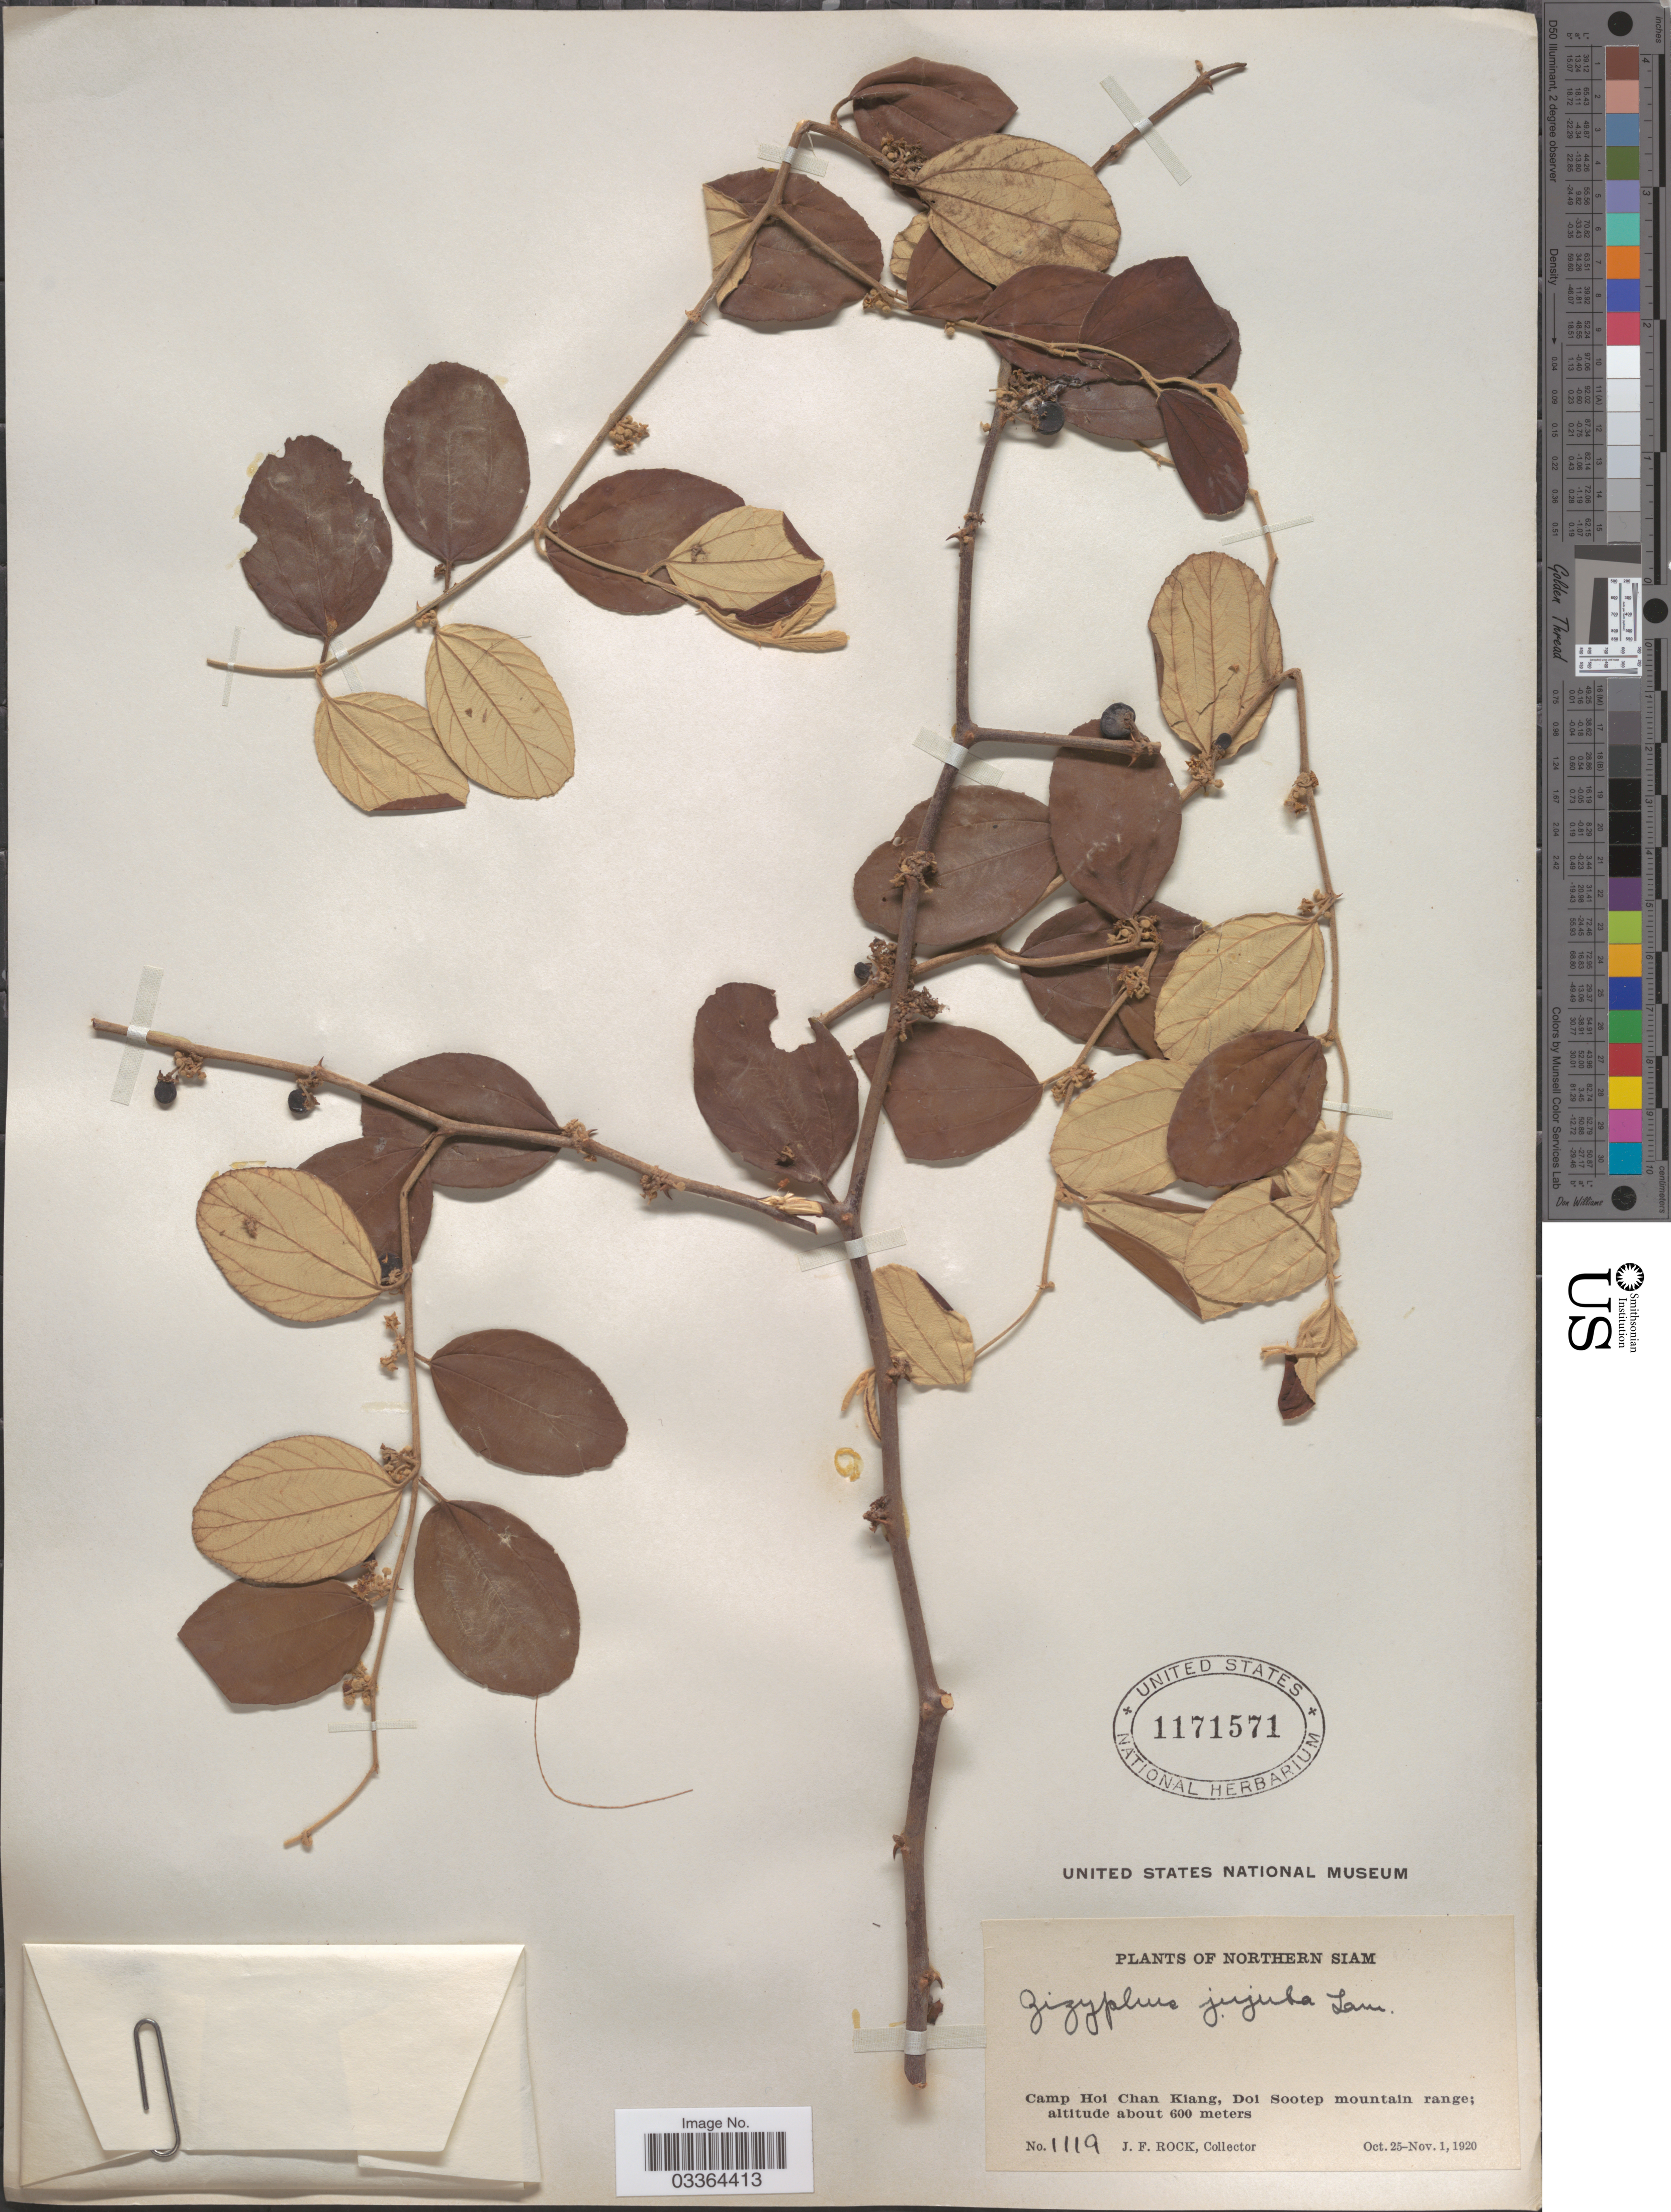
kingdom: Plantae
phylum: Tracheophyta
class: Magnoliopsida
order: Rosales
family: Rhamnaceae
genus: Ziziphus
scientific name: Ziziphus mauritiana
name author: Lam.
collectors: J. Rock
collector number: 1119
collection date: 1920-10-25/1920-11-01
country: Thailand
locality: Northern Siam. Camp Hoi Chan Kiang, Doi Sootep mountain range.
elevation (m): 600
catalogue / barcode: US 1171571